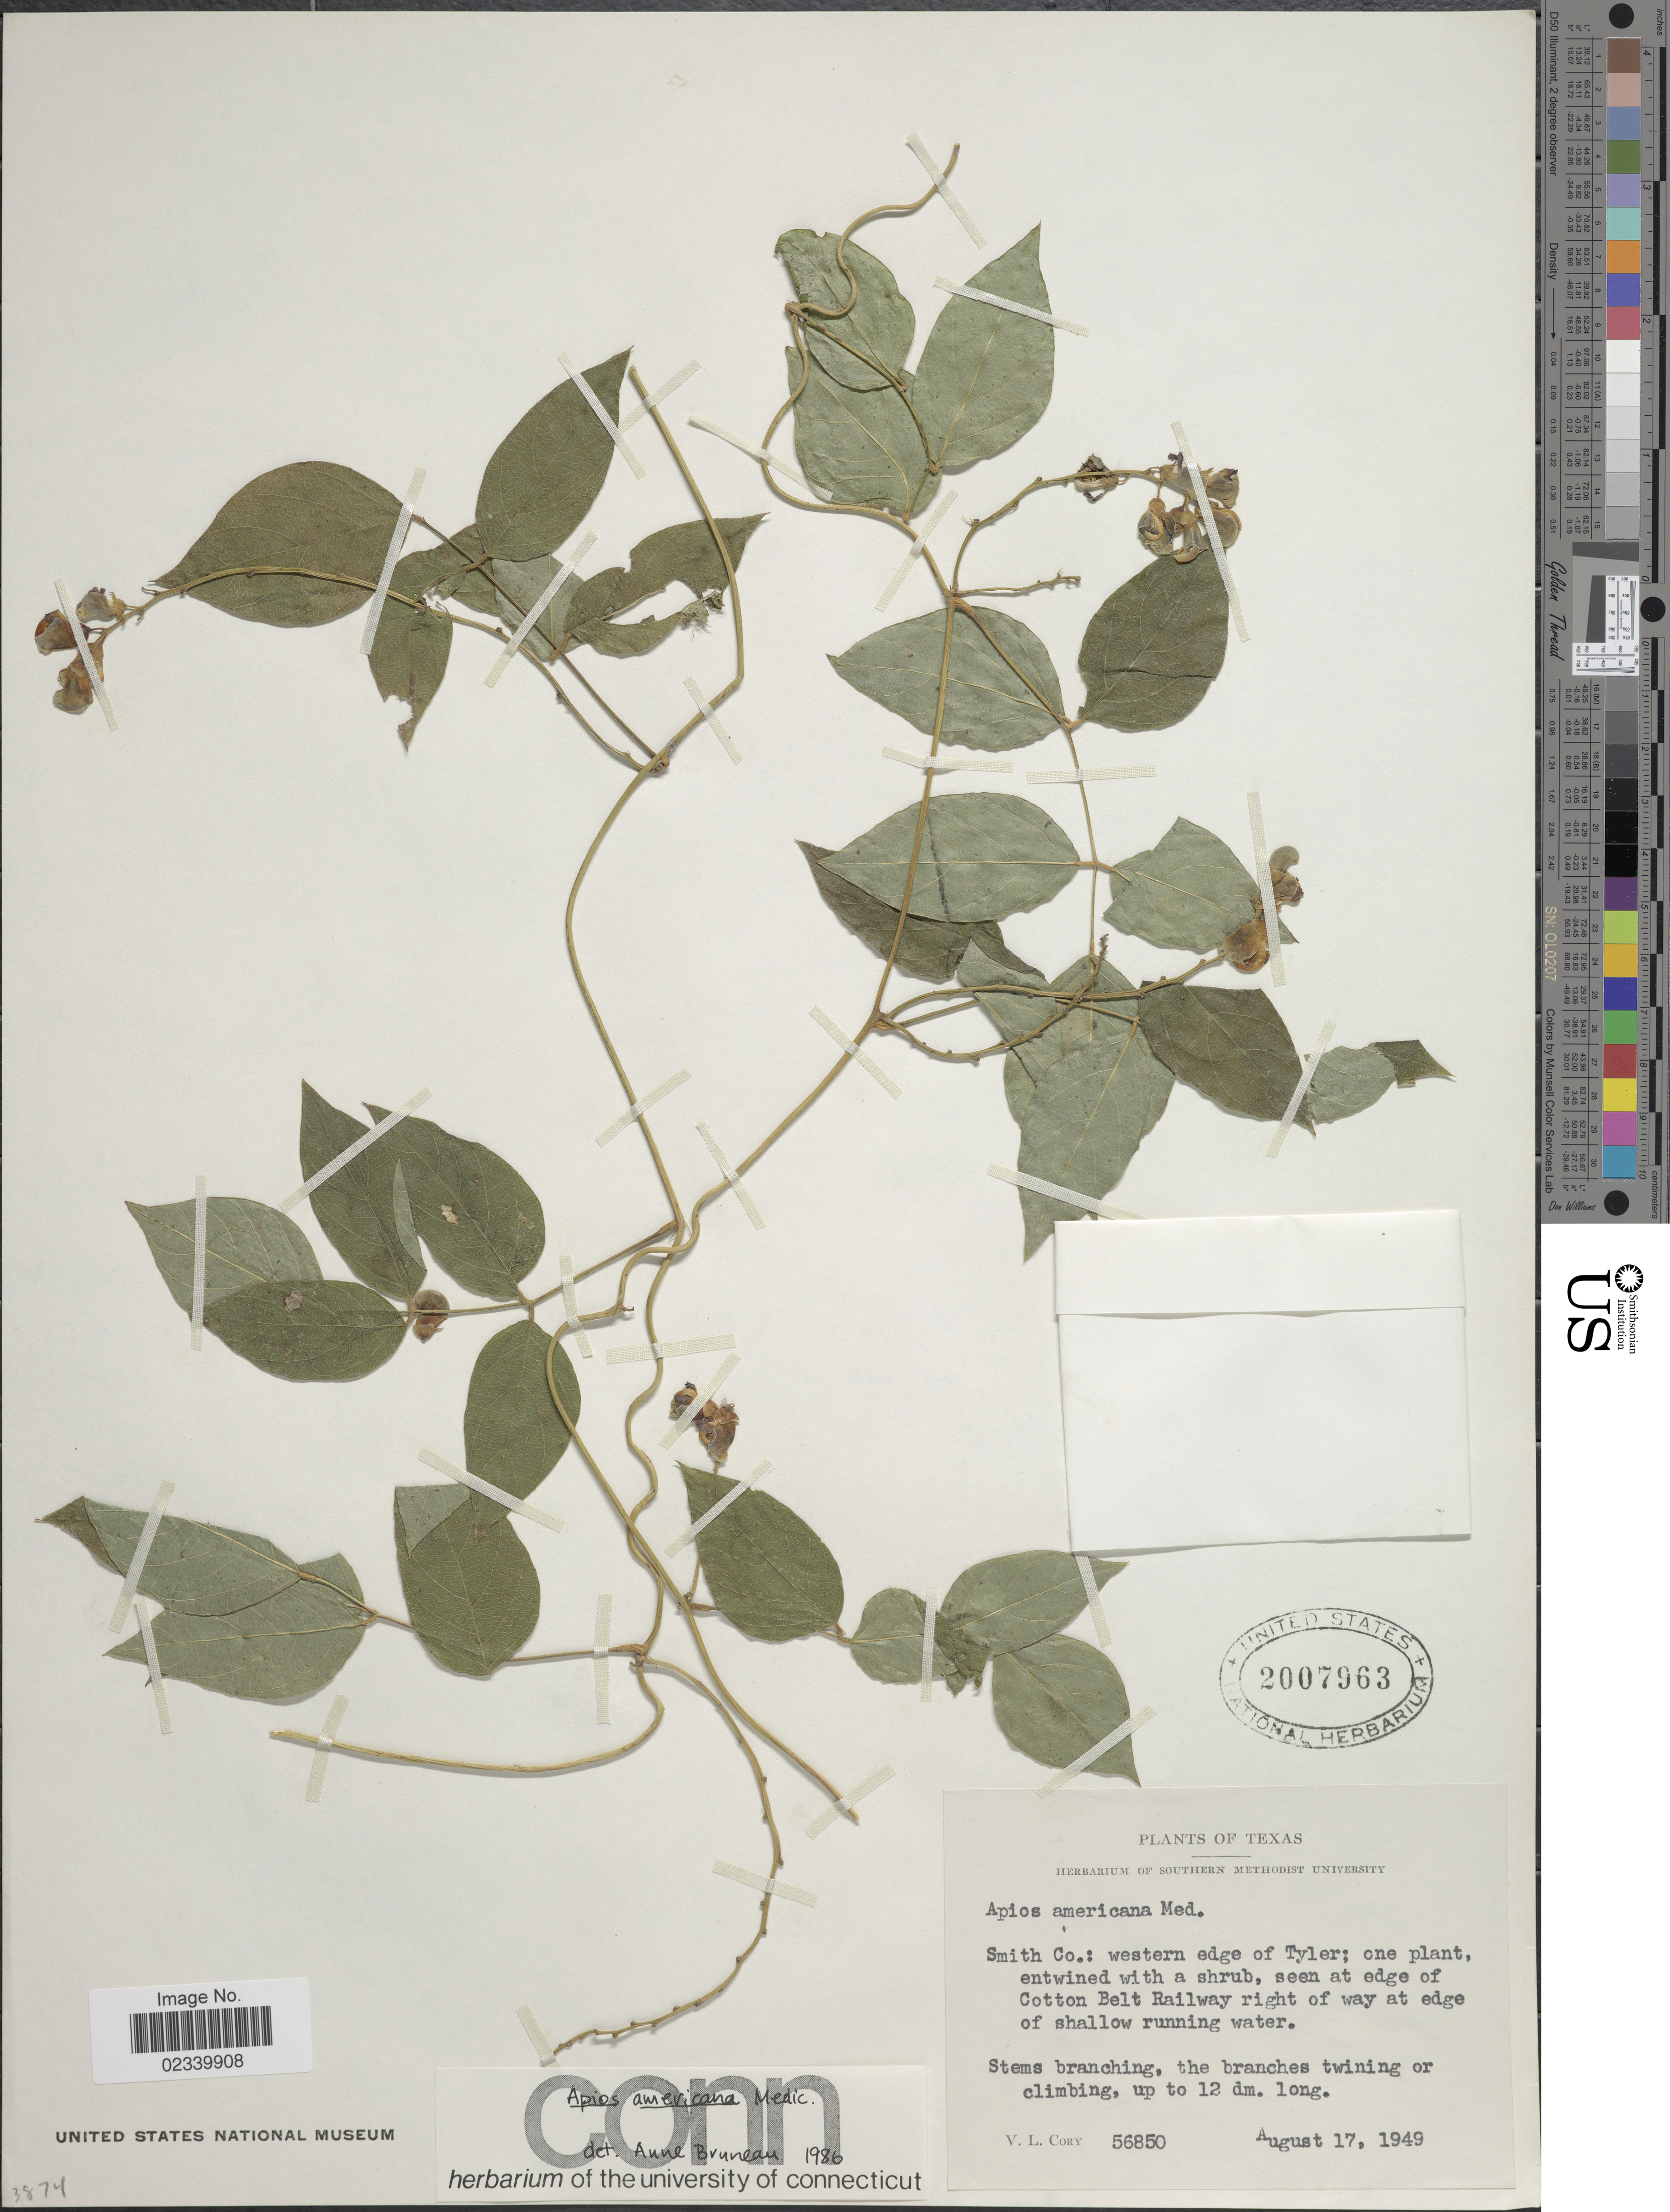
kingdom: Plantae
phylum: Tracheophyta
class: Magnoliopsida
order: Fabales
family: Fabaceae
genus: Apios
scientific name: Apios americana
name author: Medik.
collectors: V. Cory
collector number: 56850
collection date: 1949-08-17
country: United States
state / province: Texas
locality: Smith Co.: western edge of Tyler; one plant, entwined with a shrub, seen at edge of Cotton Belt Railway right way at edge of shallow running water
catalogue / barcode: US 2007963